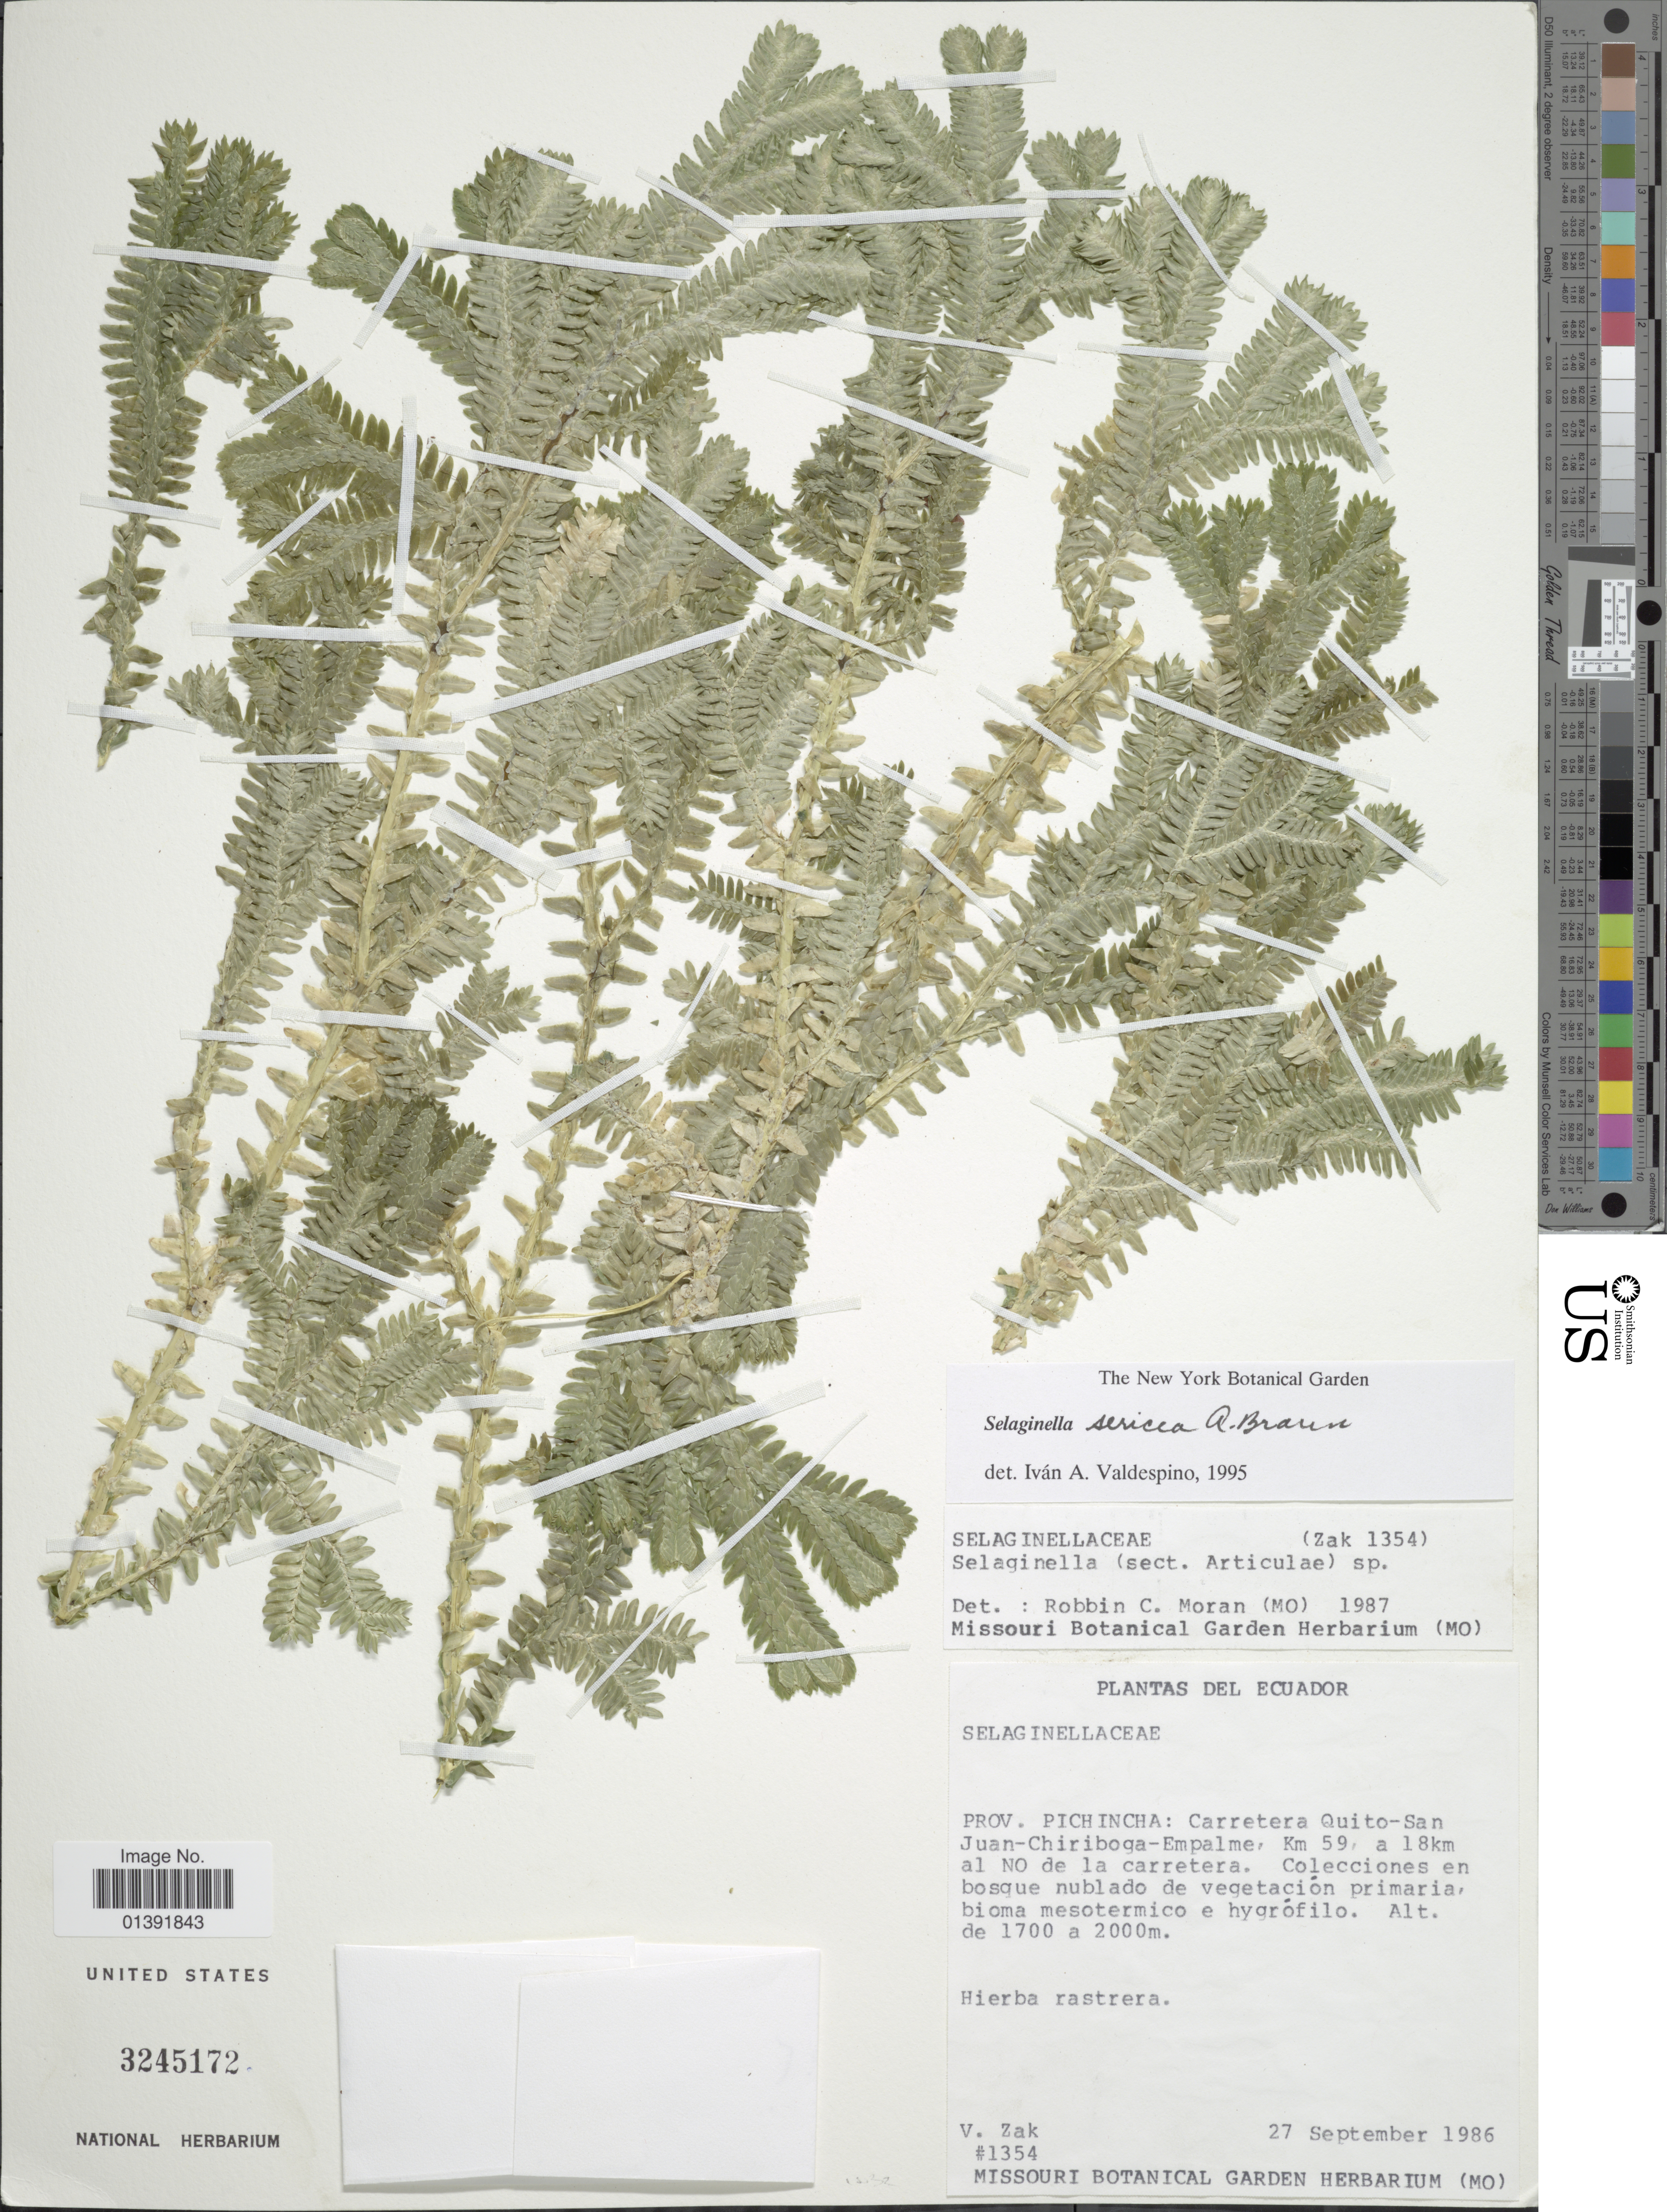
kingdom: Plantae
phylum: Tracheophyta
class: Lycopodiopsida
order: Selaginellales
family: Selaginellaceae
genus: Selaginella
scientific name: Selaginella sericea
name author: A. Braun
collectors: V. Zak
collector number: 1354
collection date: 1986-09-27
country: Ecuador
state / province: Pichincha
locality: Carretera Quito-San Juan-Chiriboga-Empalme, km 59, a 18 km al NO de la carretera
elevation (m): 1700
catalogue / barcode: US 3245172